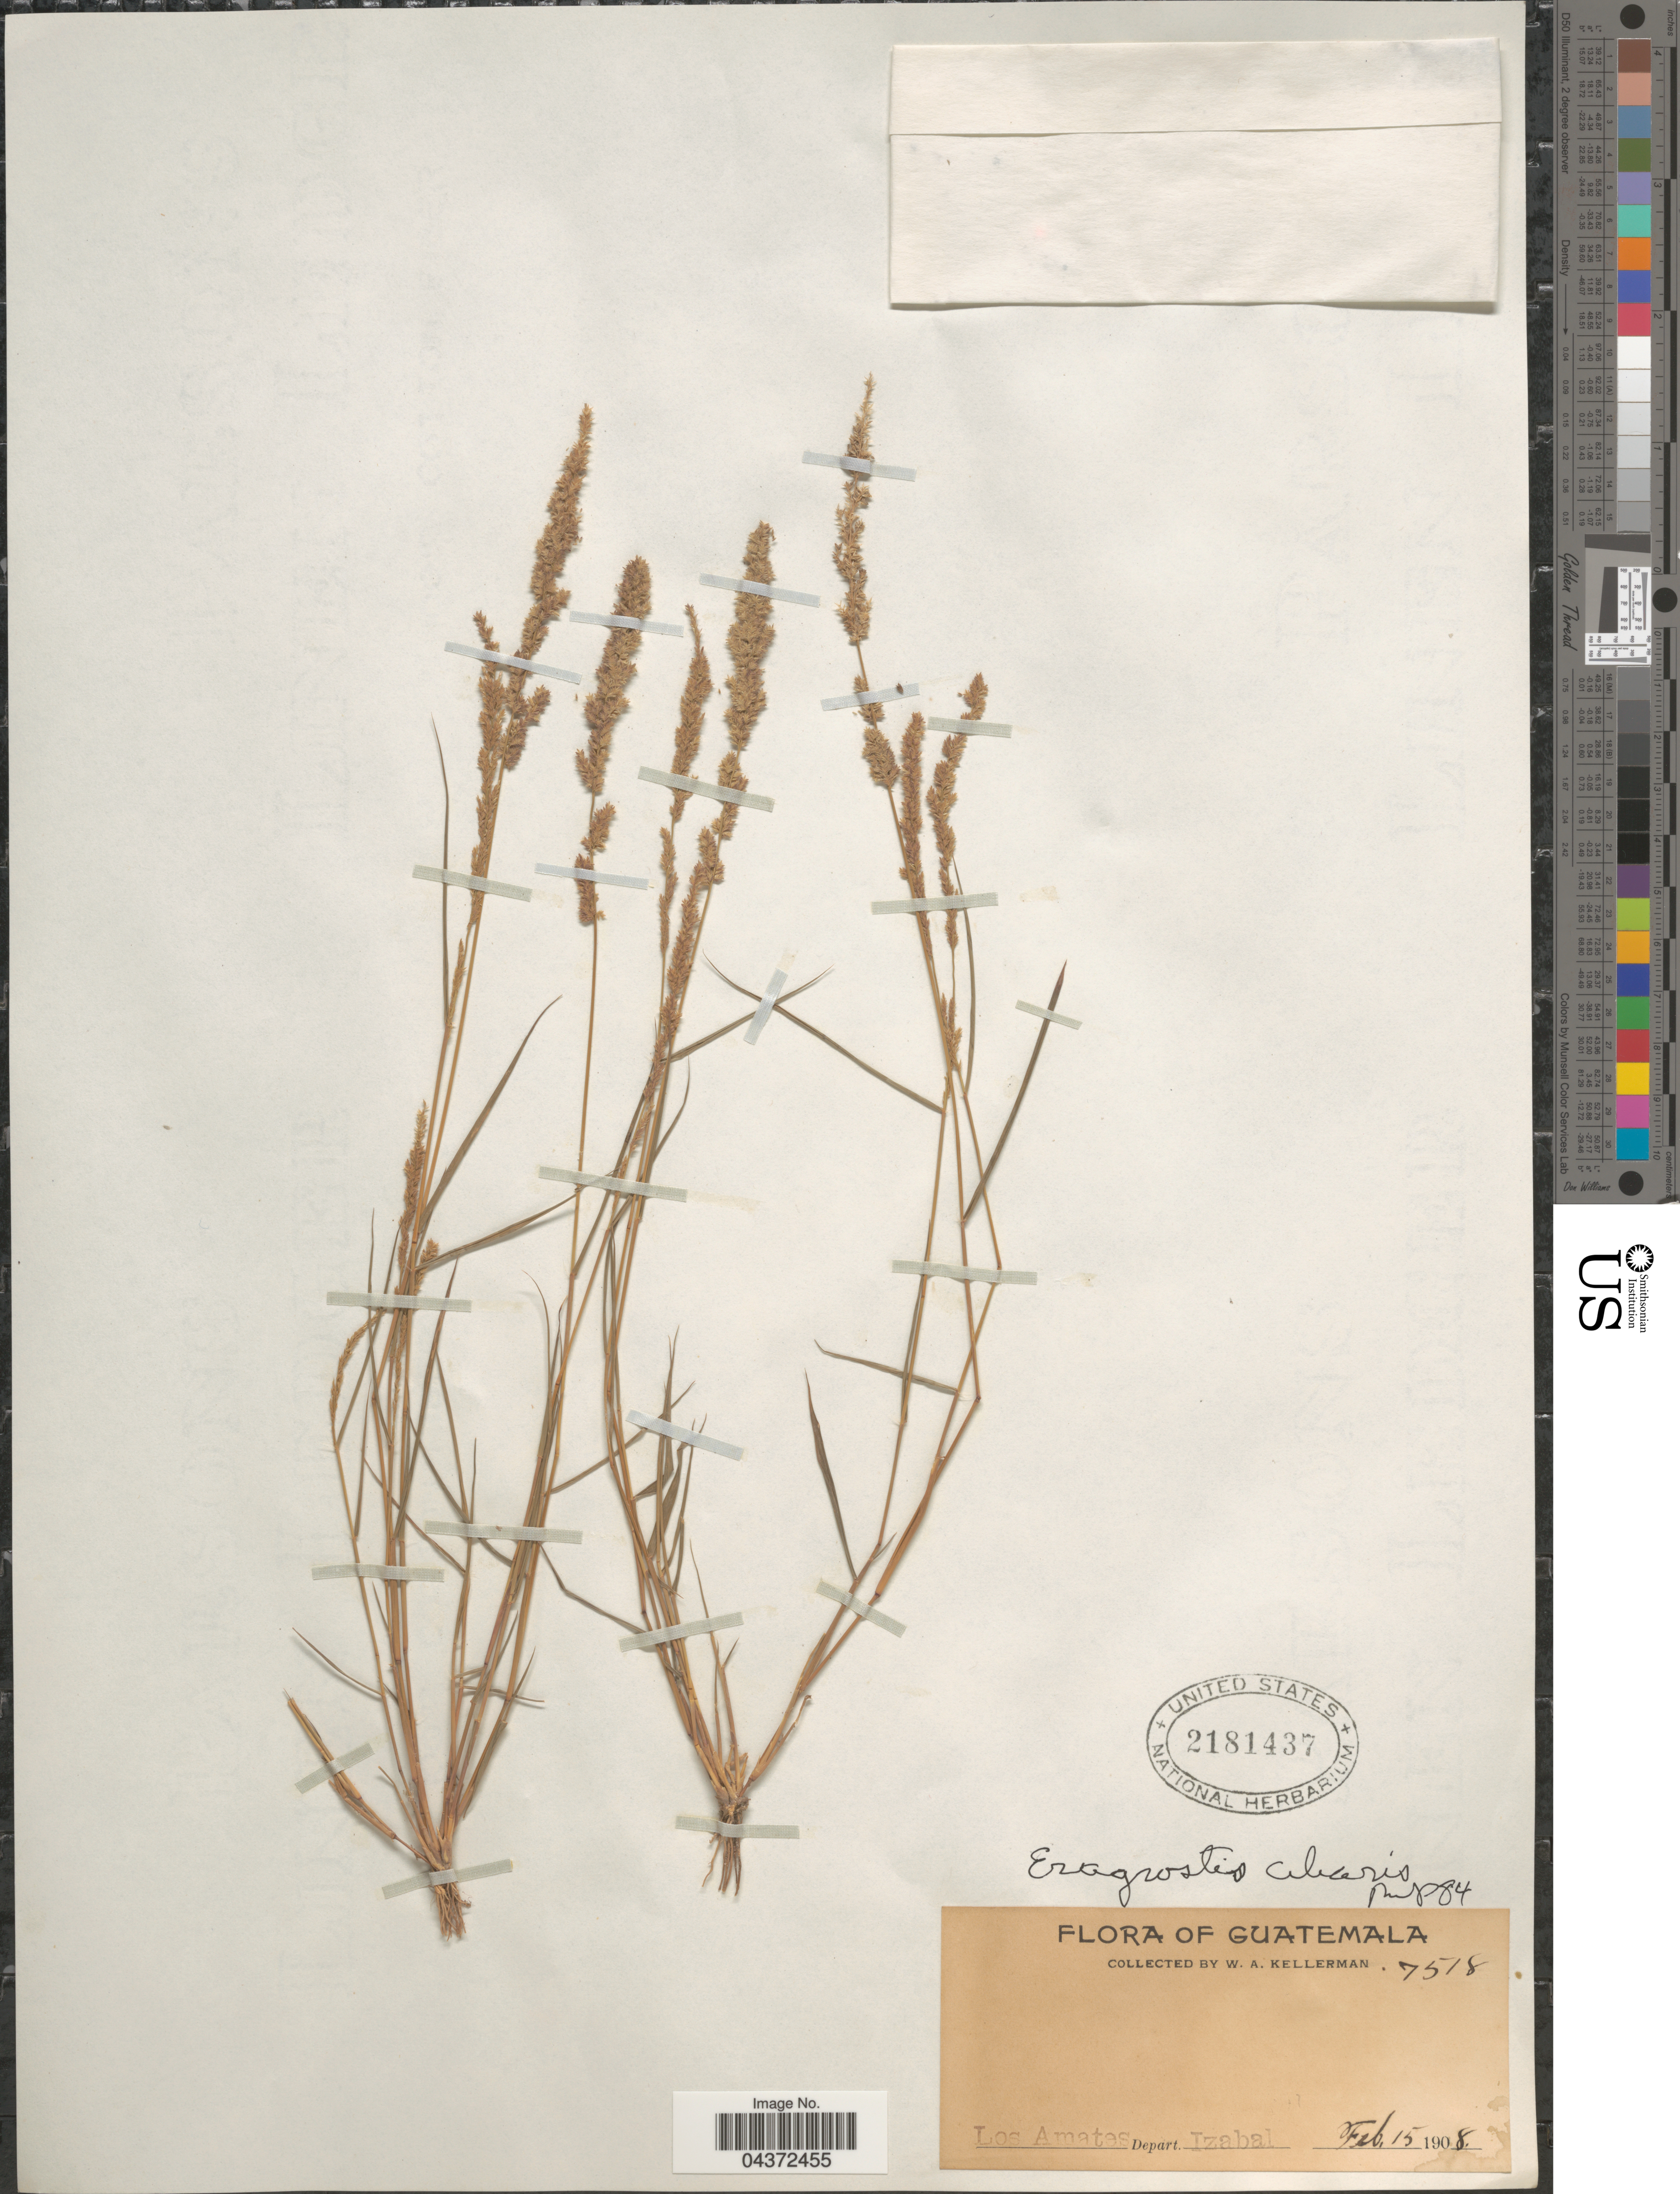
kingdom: Plantae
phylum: Tracheophyta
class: Liliopsida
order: Poales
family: Poaceae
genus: Eragrostis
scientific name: Eragrostis ciliaris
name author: (L.) R. Br.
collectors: W. Kellerman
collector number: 7518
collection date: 1908-02-15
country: Guatemala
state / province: Izabal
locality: Los Amates, Depart. Izabal.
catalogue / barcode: US 2181437